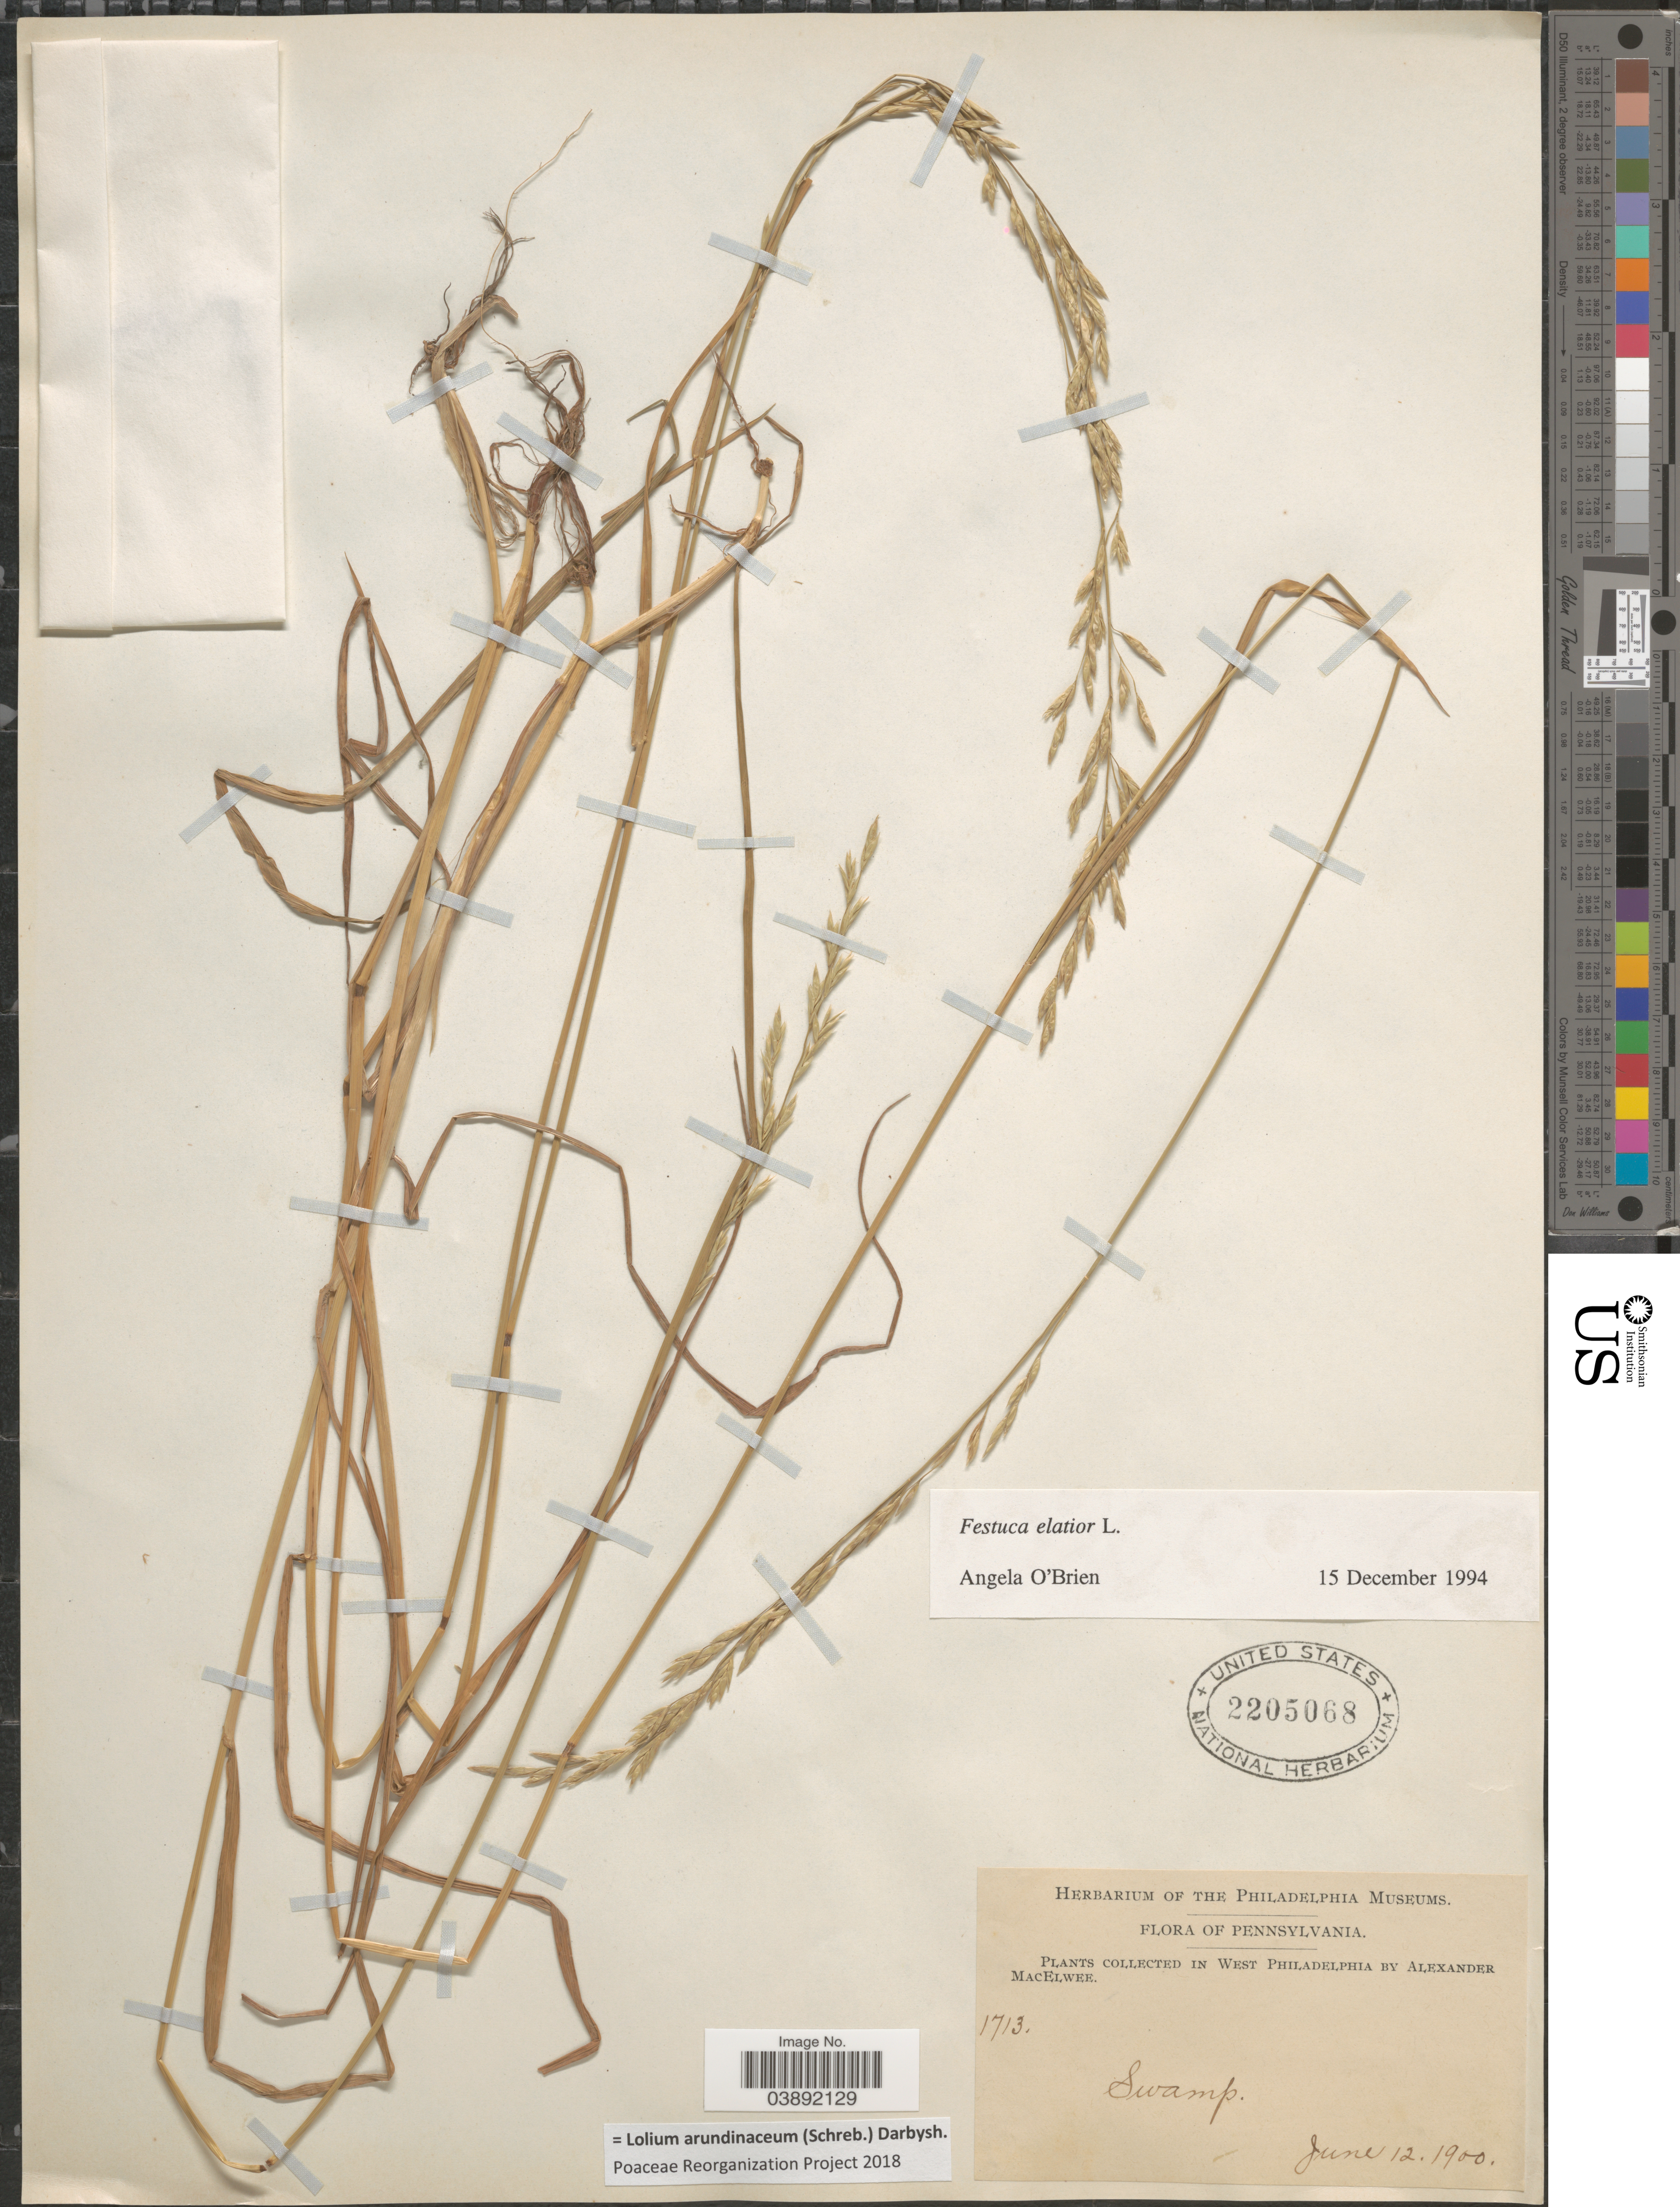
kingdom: Plantae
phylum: Tracheophyta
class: Liliopsida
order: Poales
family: Poaceae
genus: Lolium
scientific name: Lolium arundinaceum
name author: (Schreb.) Darbysh.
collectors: A. MacElwee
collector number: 1713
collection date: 1900-06-12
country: United States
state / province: Pennsylvania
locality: In west Philadelphia. Swamp.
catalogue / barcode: US 2205068